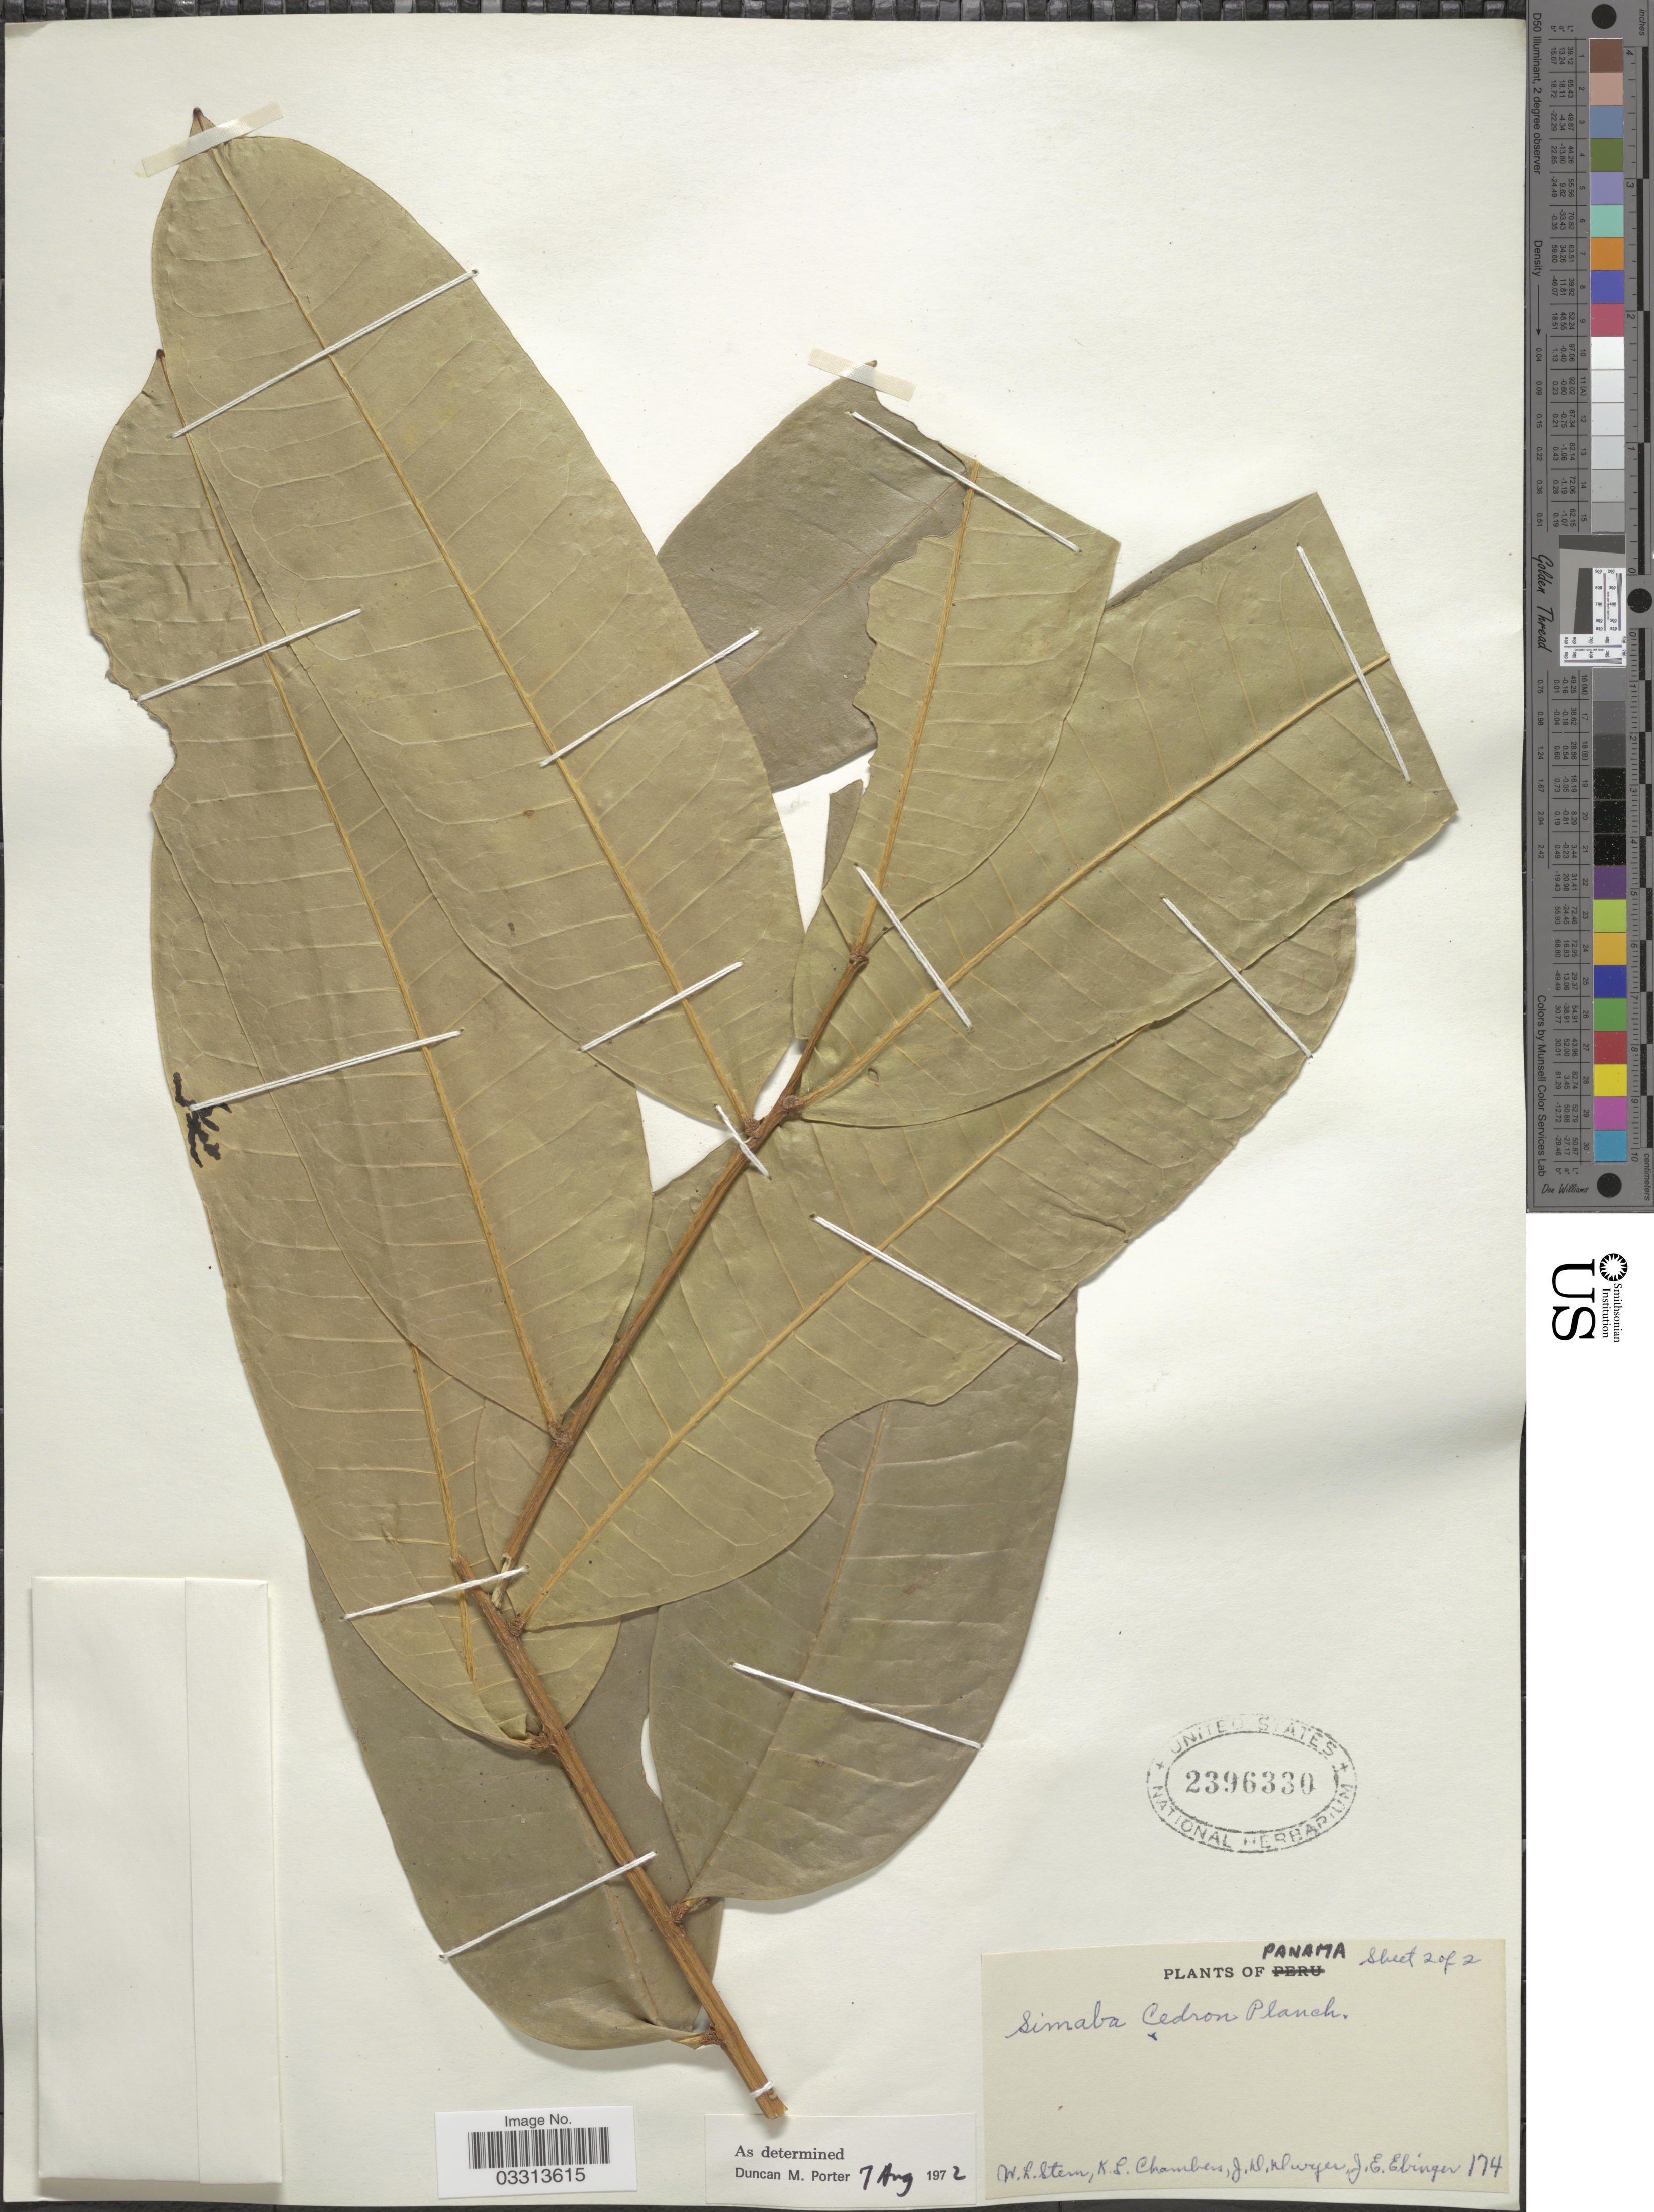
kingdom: Plantae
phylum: Tracheophyta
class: Magnoliopsida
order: Sapindales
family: Simaroubaceae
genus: Homalolepis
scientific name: Homalolepis cedron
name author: (Planch.) Devecchi & Pirani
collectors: W. L. Stern, K. Chambers, J. D. Dwyer & J. Ebinger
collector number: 174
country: Panama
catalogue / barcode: US 2396330